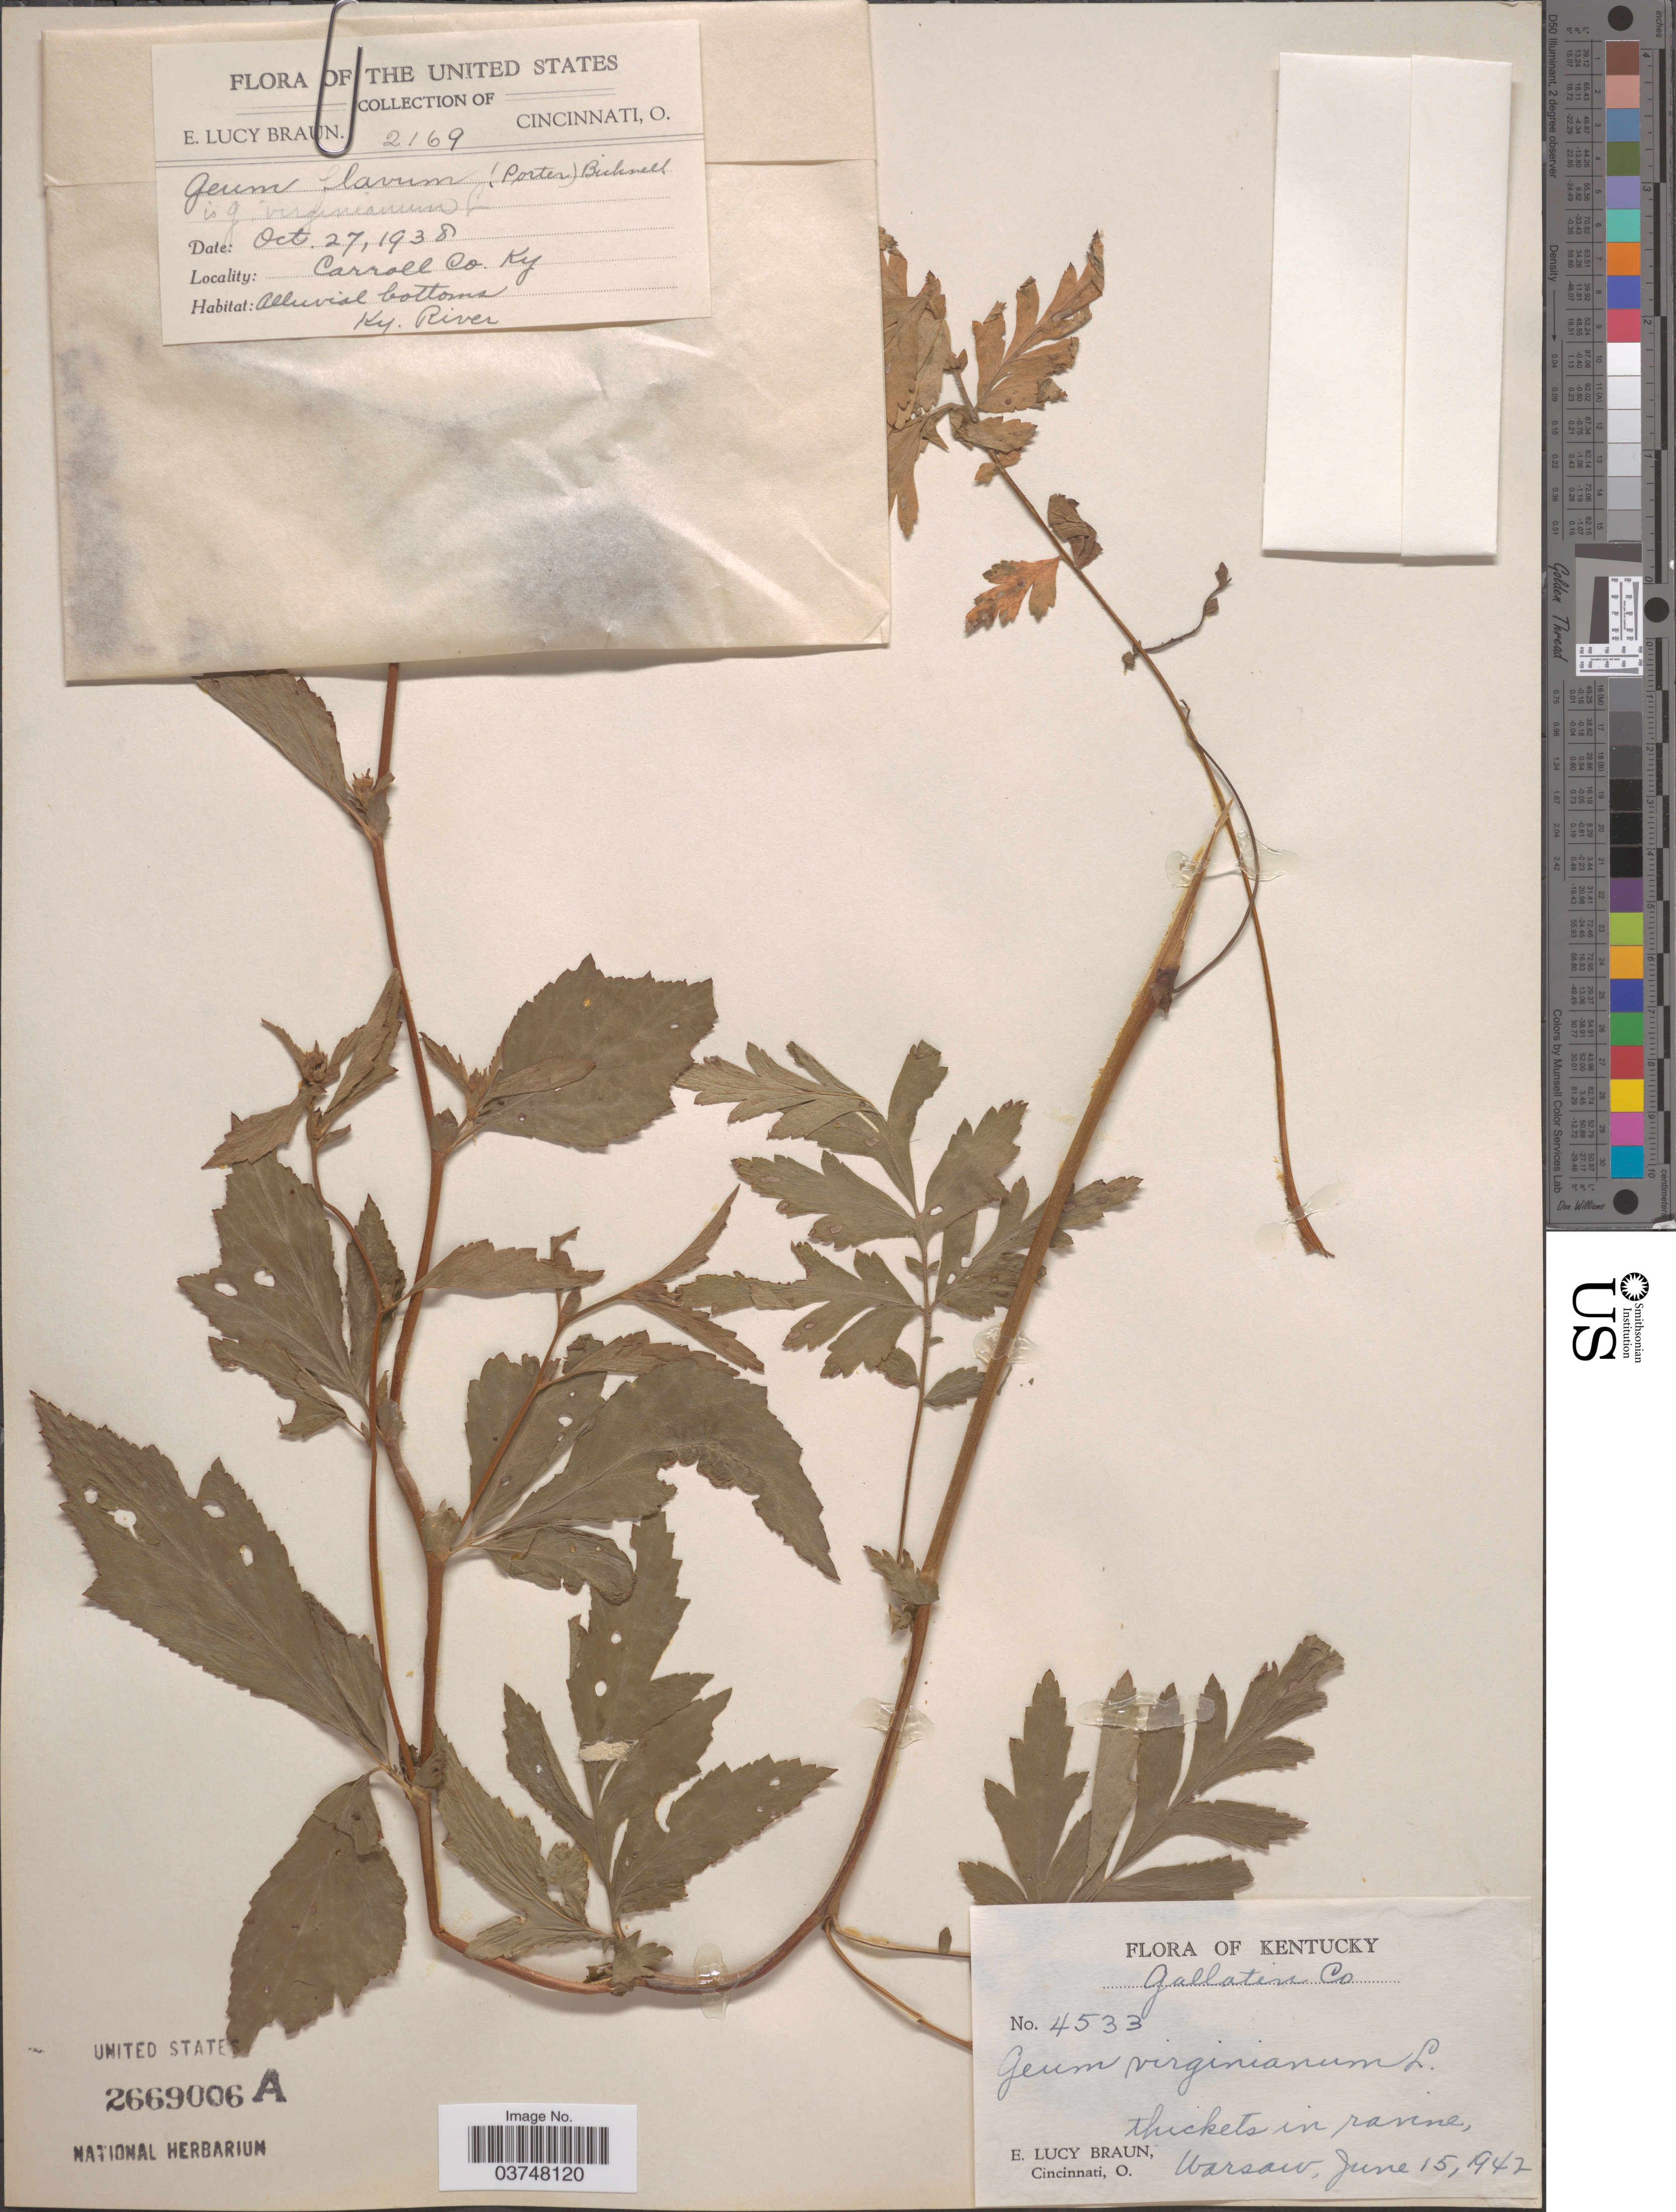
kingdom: Plantae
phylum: Tracheophyta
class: Magnoliopsida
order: Rosales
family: Rosaceae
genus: Geum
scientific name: Geum virginianum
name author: L.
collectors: E. L. Braun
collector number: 2169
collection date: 1938-10-27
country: United States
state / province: Kentucky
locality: Carroll Co. Alluvial bottoms. Ky. River.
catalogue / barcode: US 2669006A-2